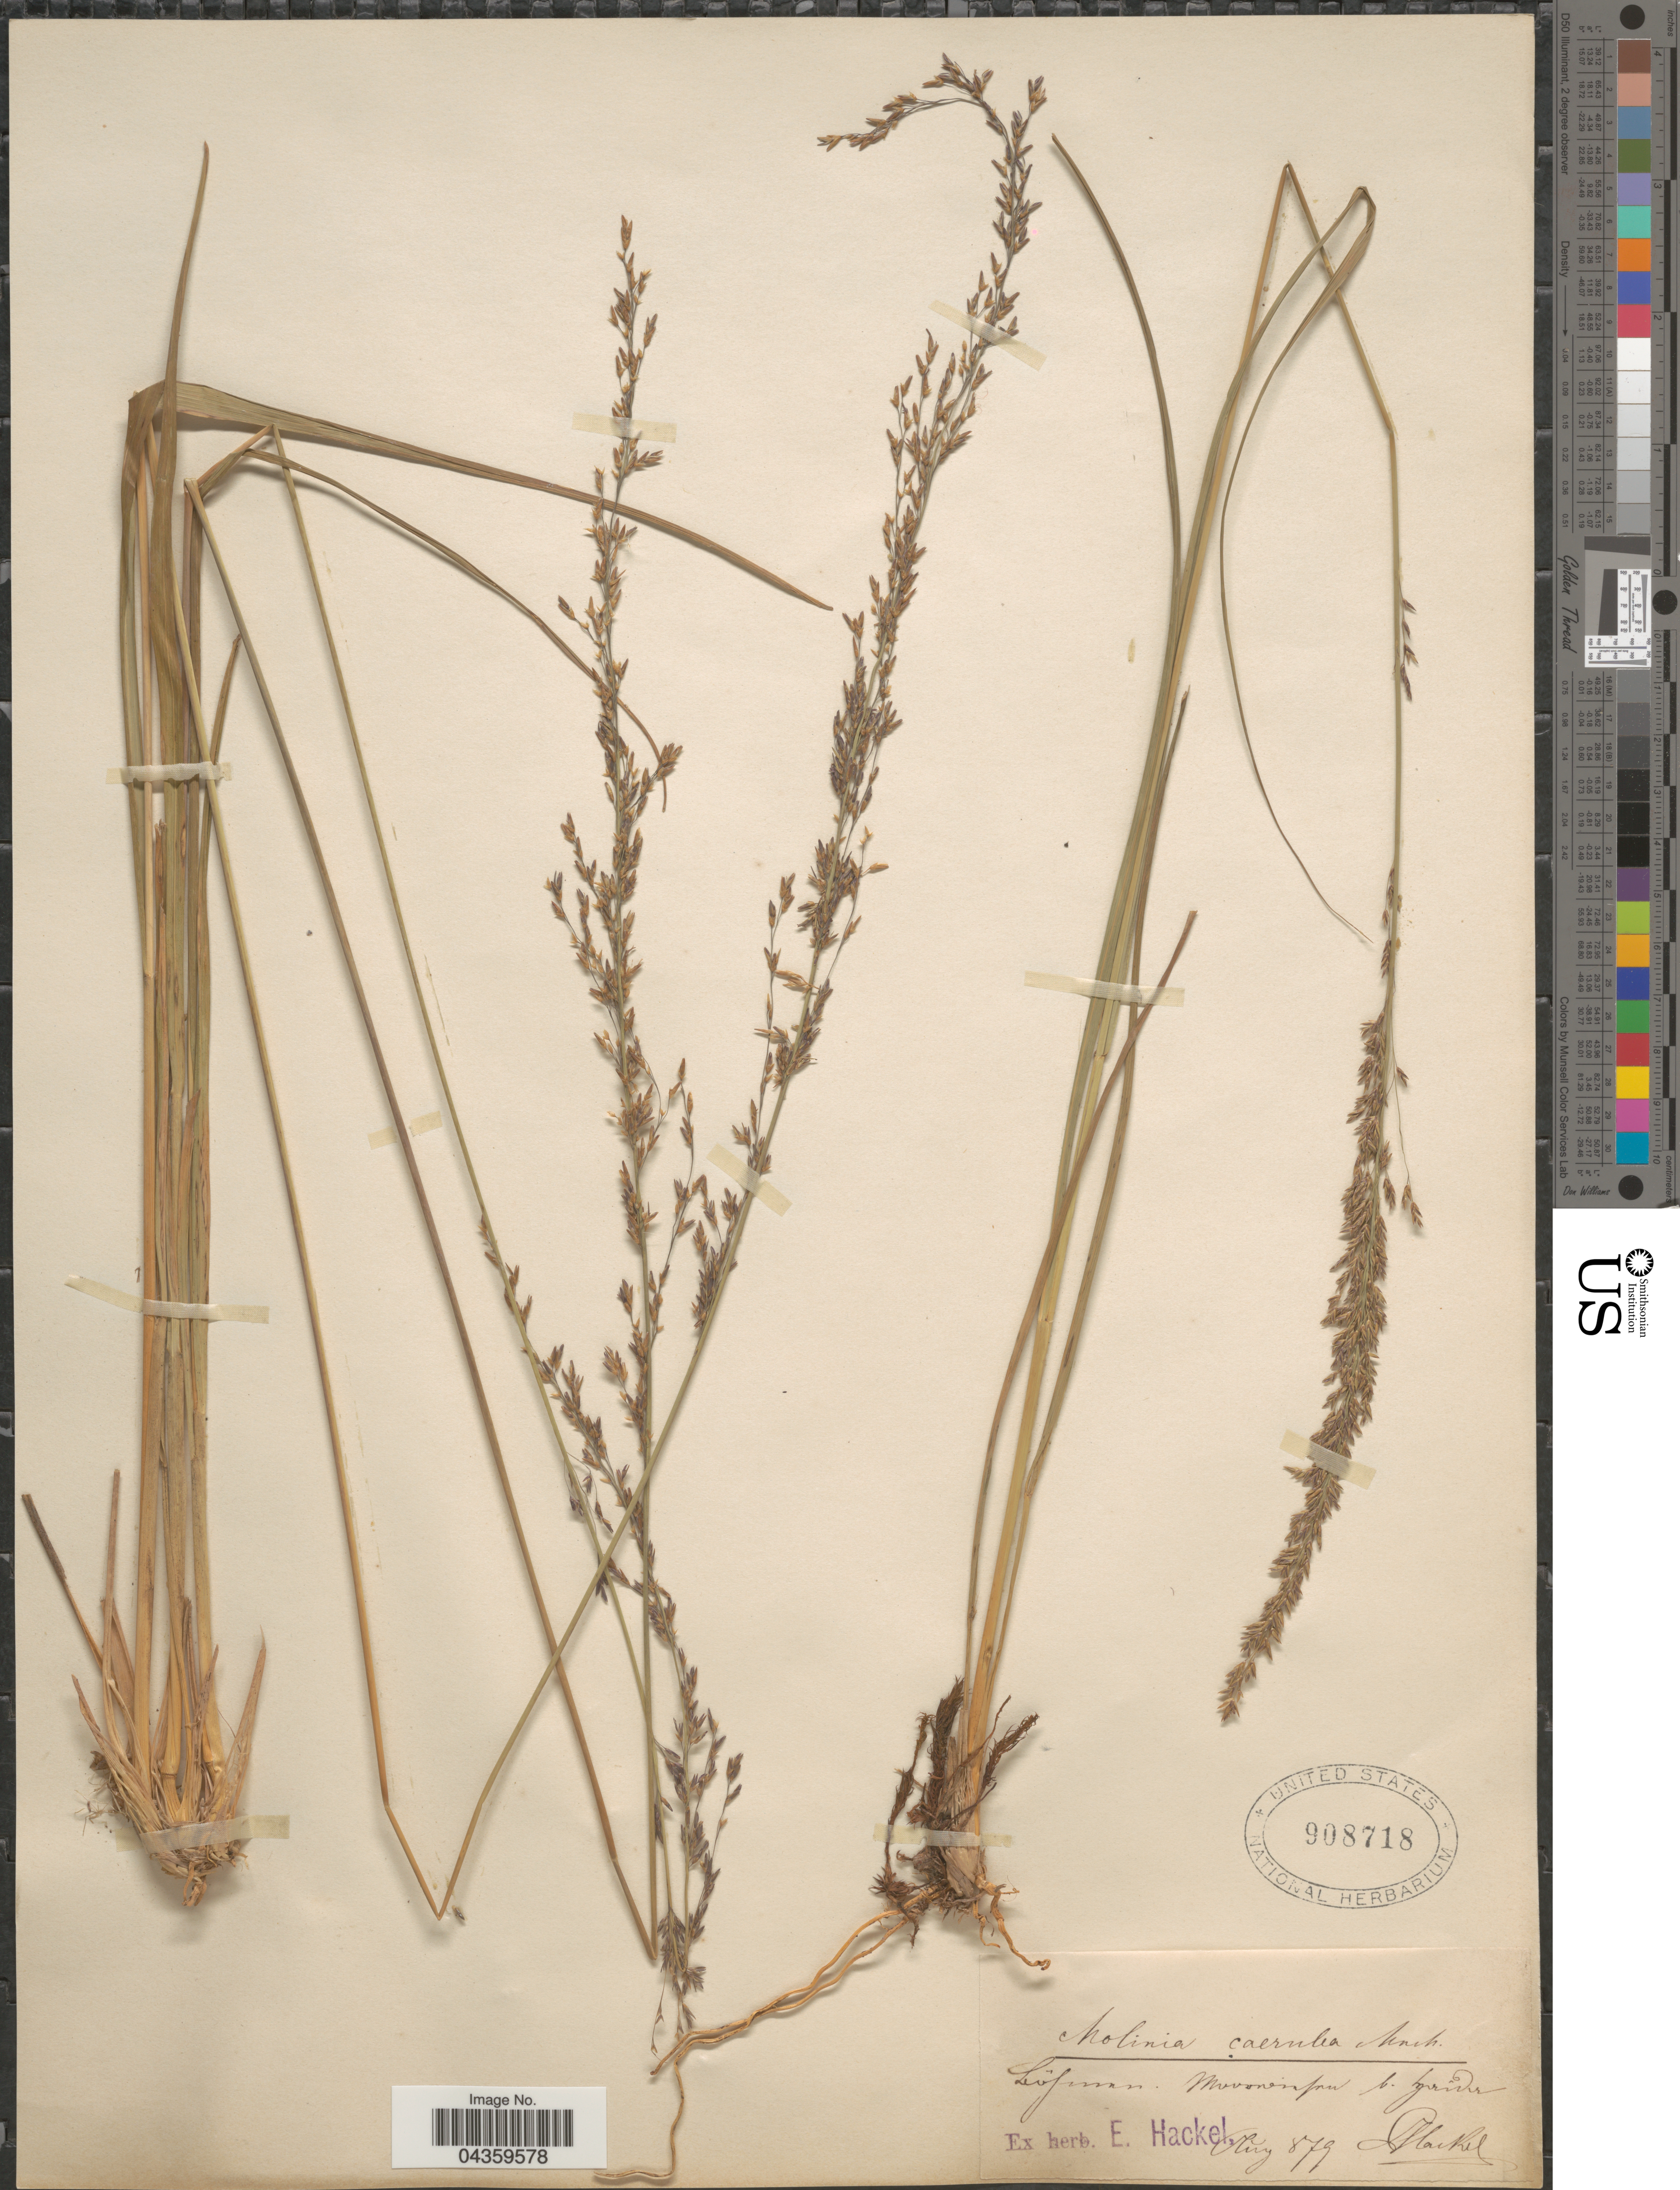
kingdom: Plantae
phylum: Tracheophyta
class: Liliopsida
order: Poales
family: Poaceae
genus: Molinia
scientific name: Molinia caerulea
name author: (L.) Moench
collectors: J. Hackel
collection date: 1879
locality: [illegible text].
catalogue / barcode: US 908718